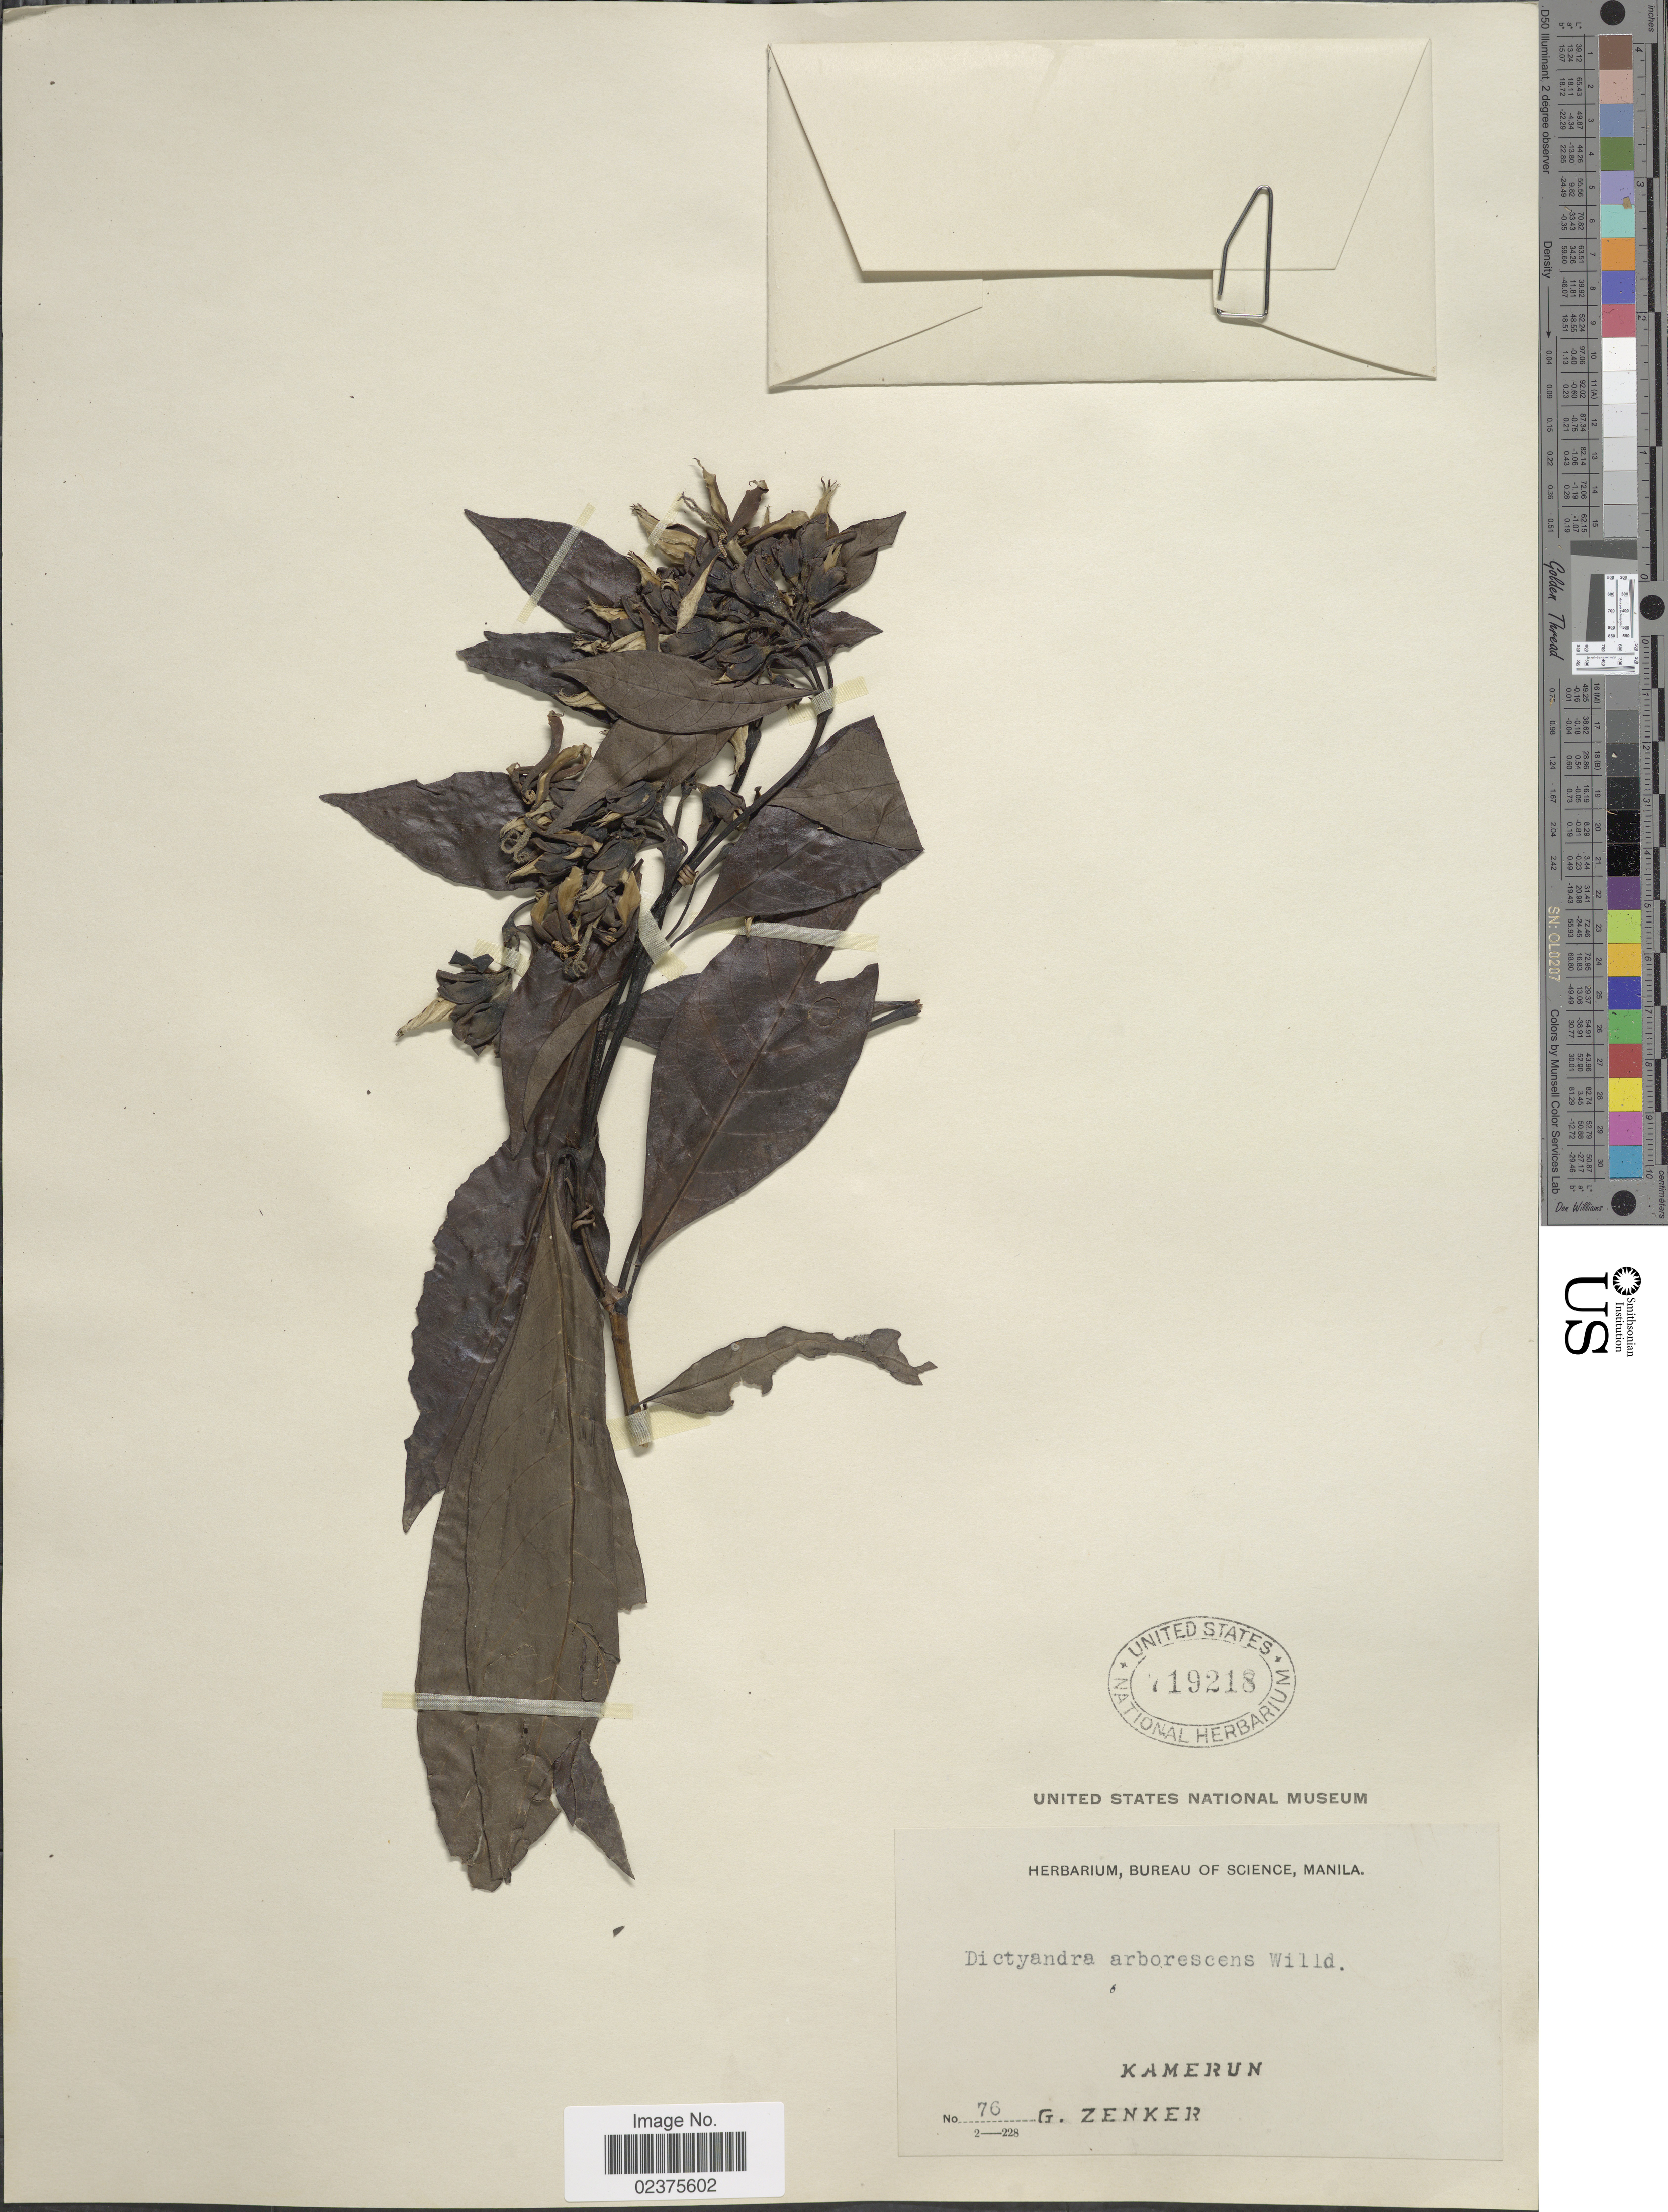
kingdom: Plantae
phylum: Tracheophyta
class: Magnoliopsida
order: Gentianales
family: Rubiaceae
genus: Dictyandra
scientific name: Dictyandra arborescens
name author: Welw. ex Hook. f.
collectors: G. A. Zenker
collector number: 76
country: Cameroon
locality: Kamerun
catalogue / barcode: US 719218